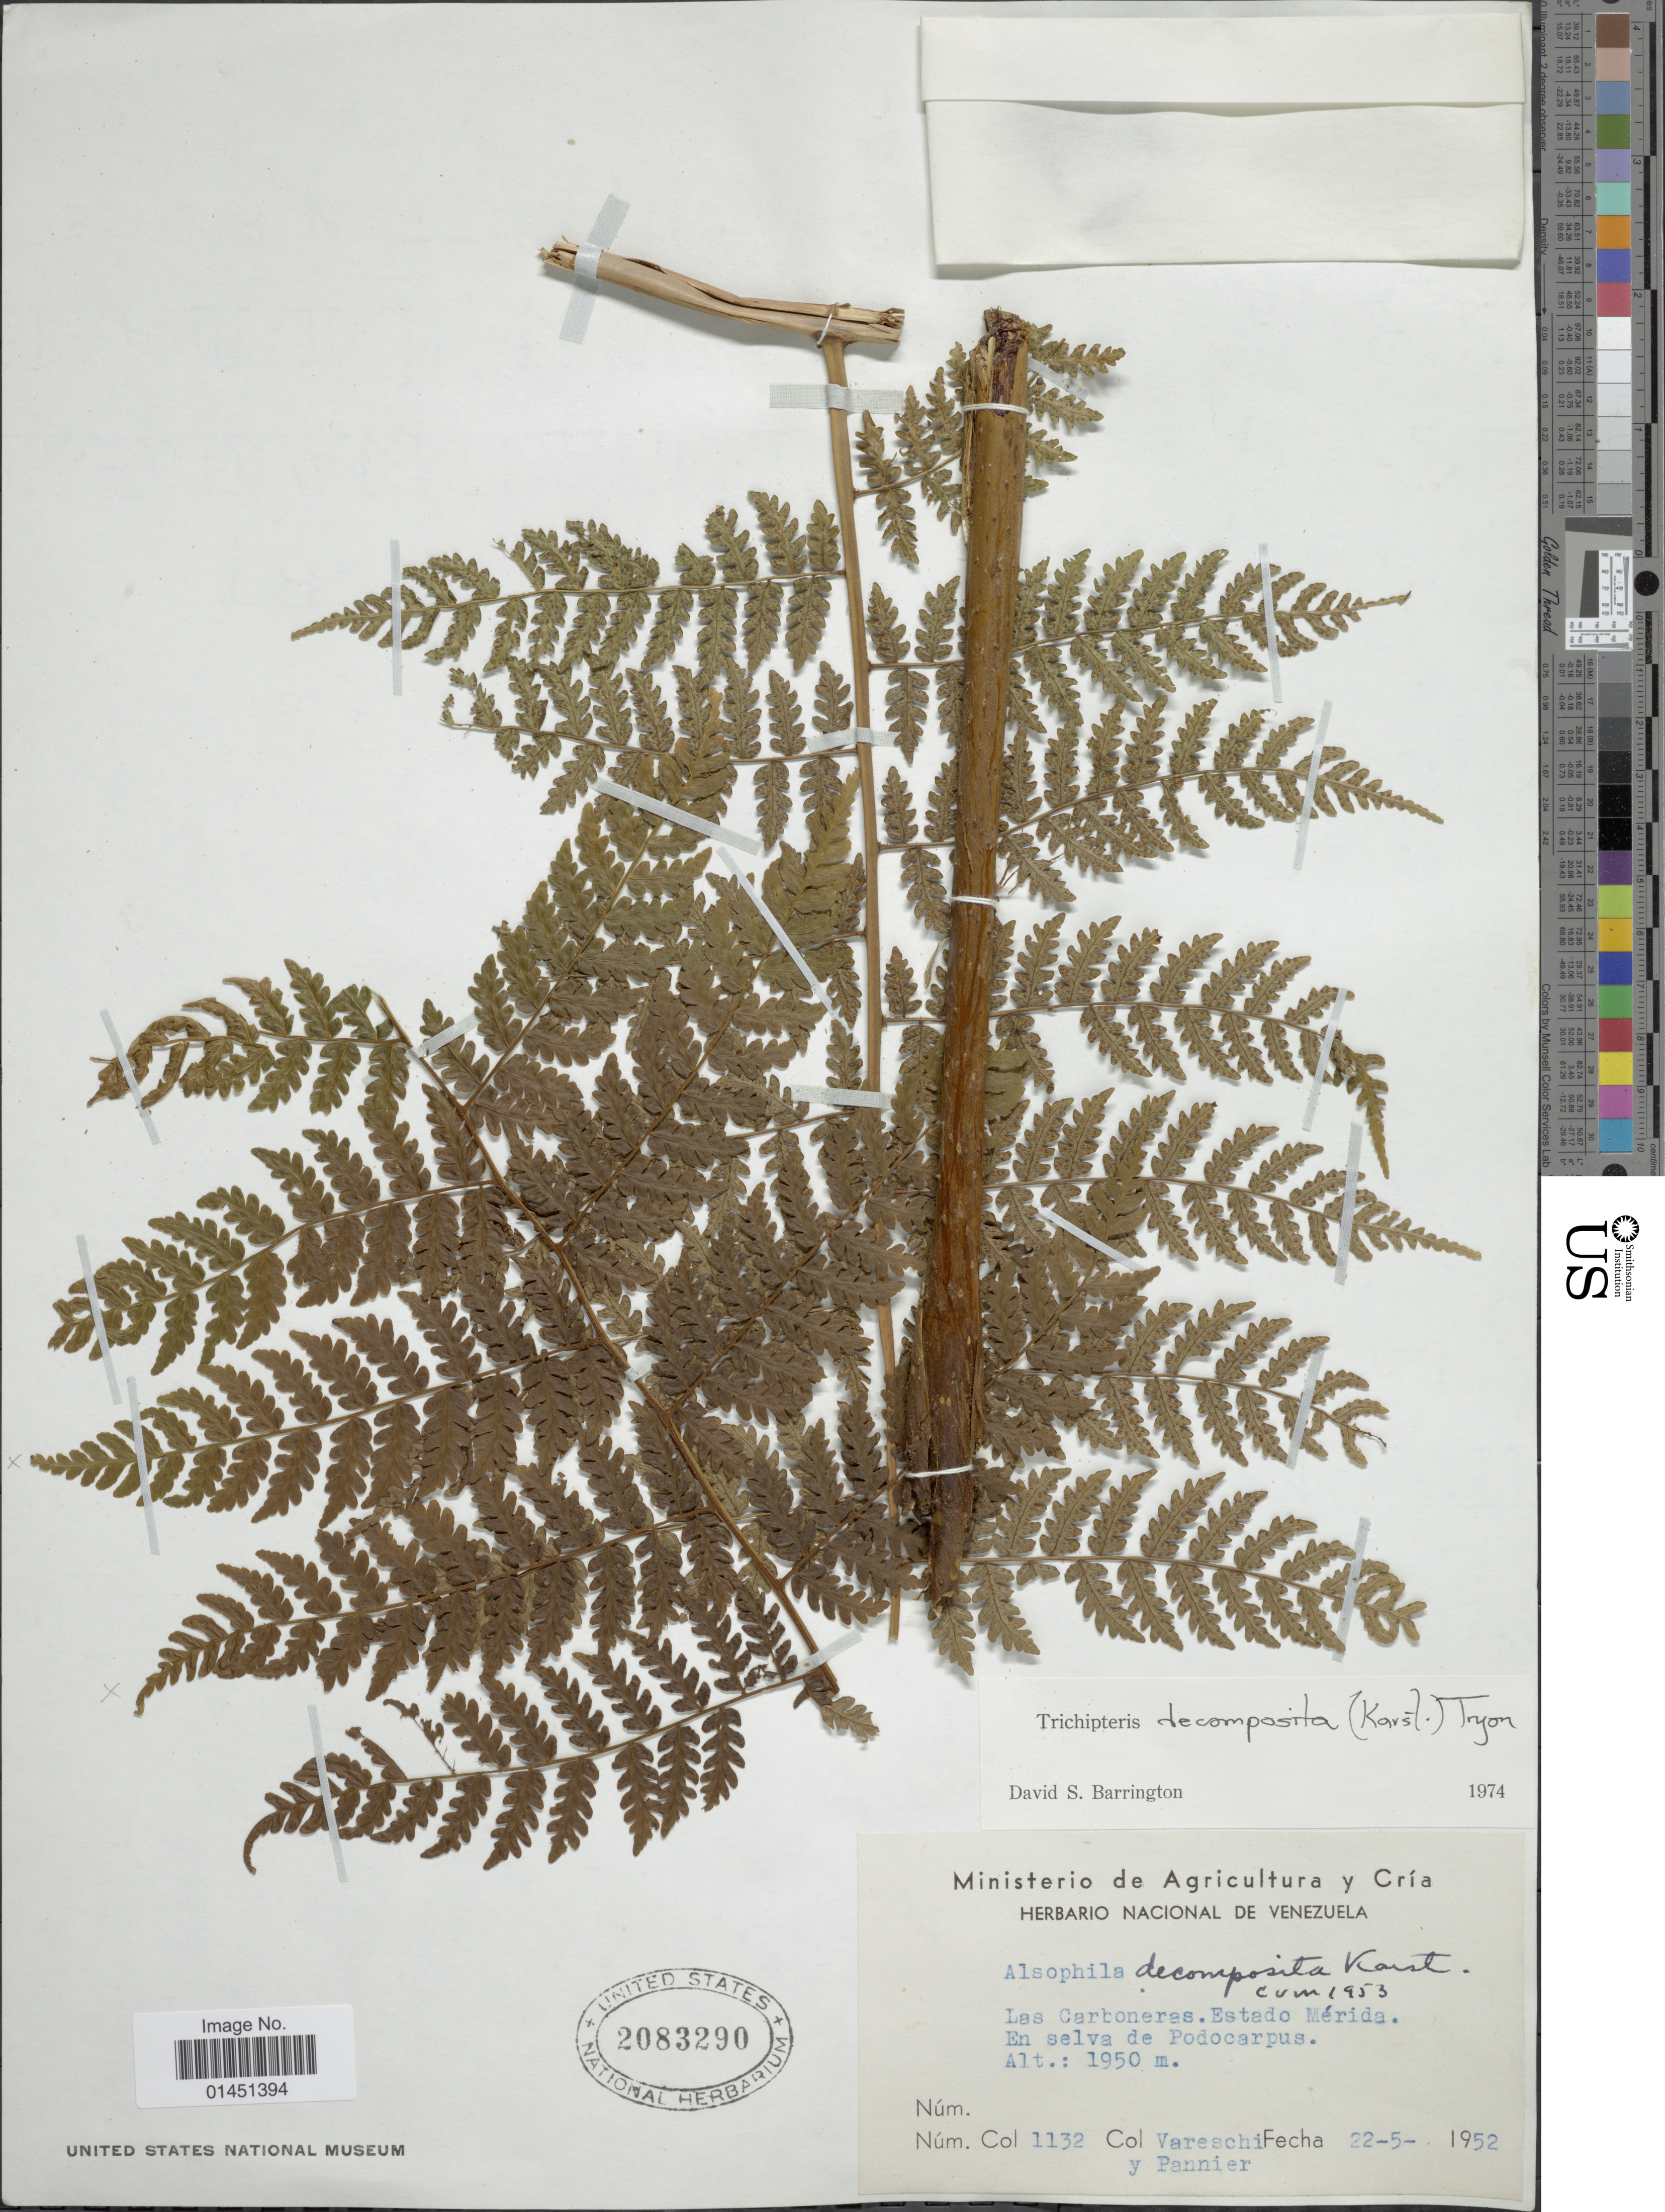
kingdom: Plantae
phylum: Tracheophyta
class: Polypodiopsida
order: Cyatheales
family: Cyatheaceae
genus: Cyathea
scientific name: Cyathea decomposita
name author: (H. Karst.) Domin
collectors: -. Vareschi & Pannier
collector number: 1132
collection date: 1952-05-22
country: Venezuela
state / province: Mérida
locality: Las Carboneras. En selva de Podocarpus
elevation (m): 1950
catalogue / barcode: US 2083290